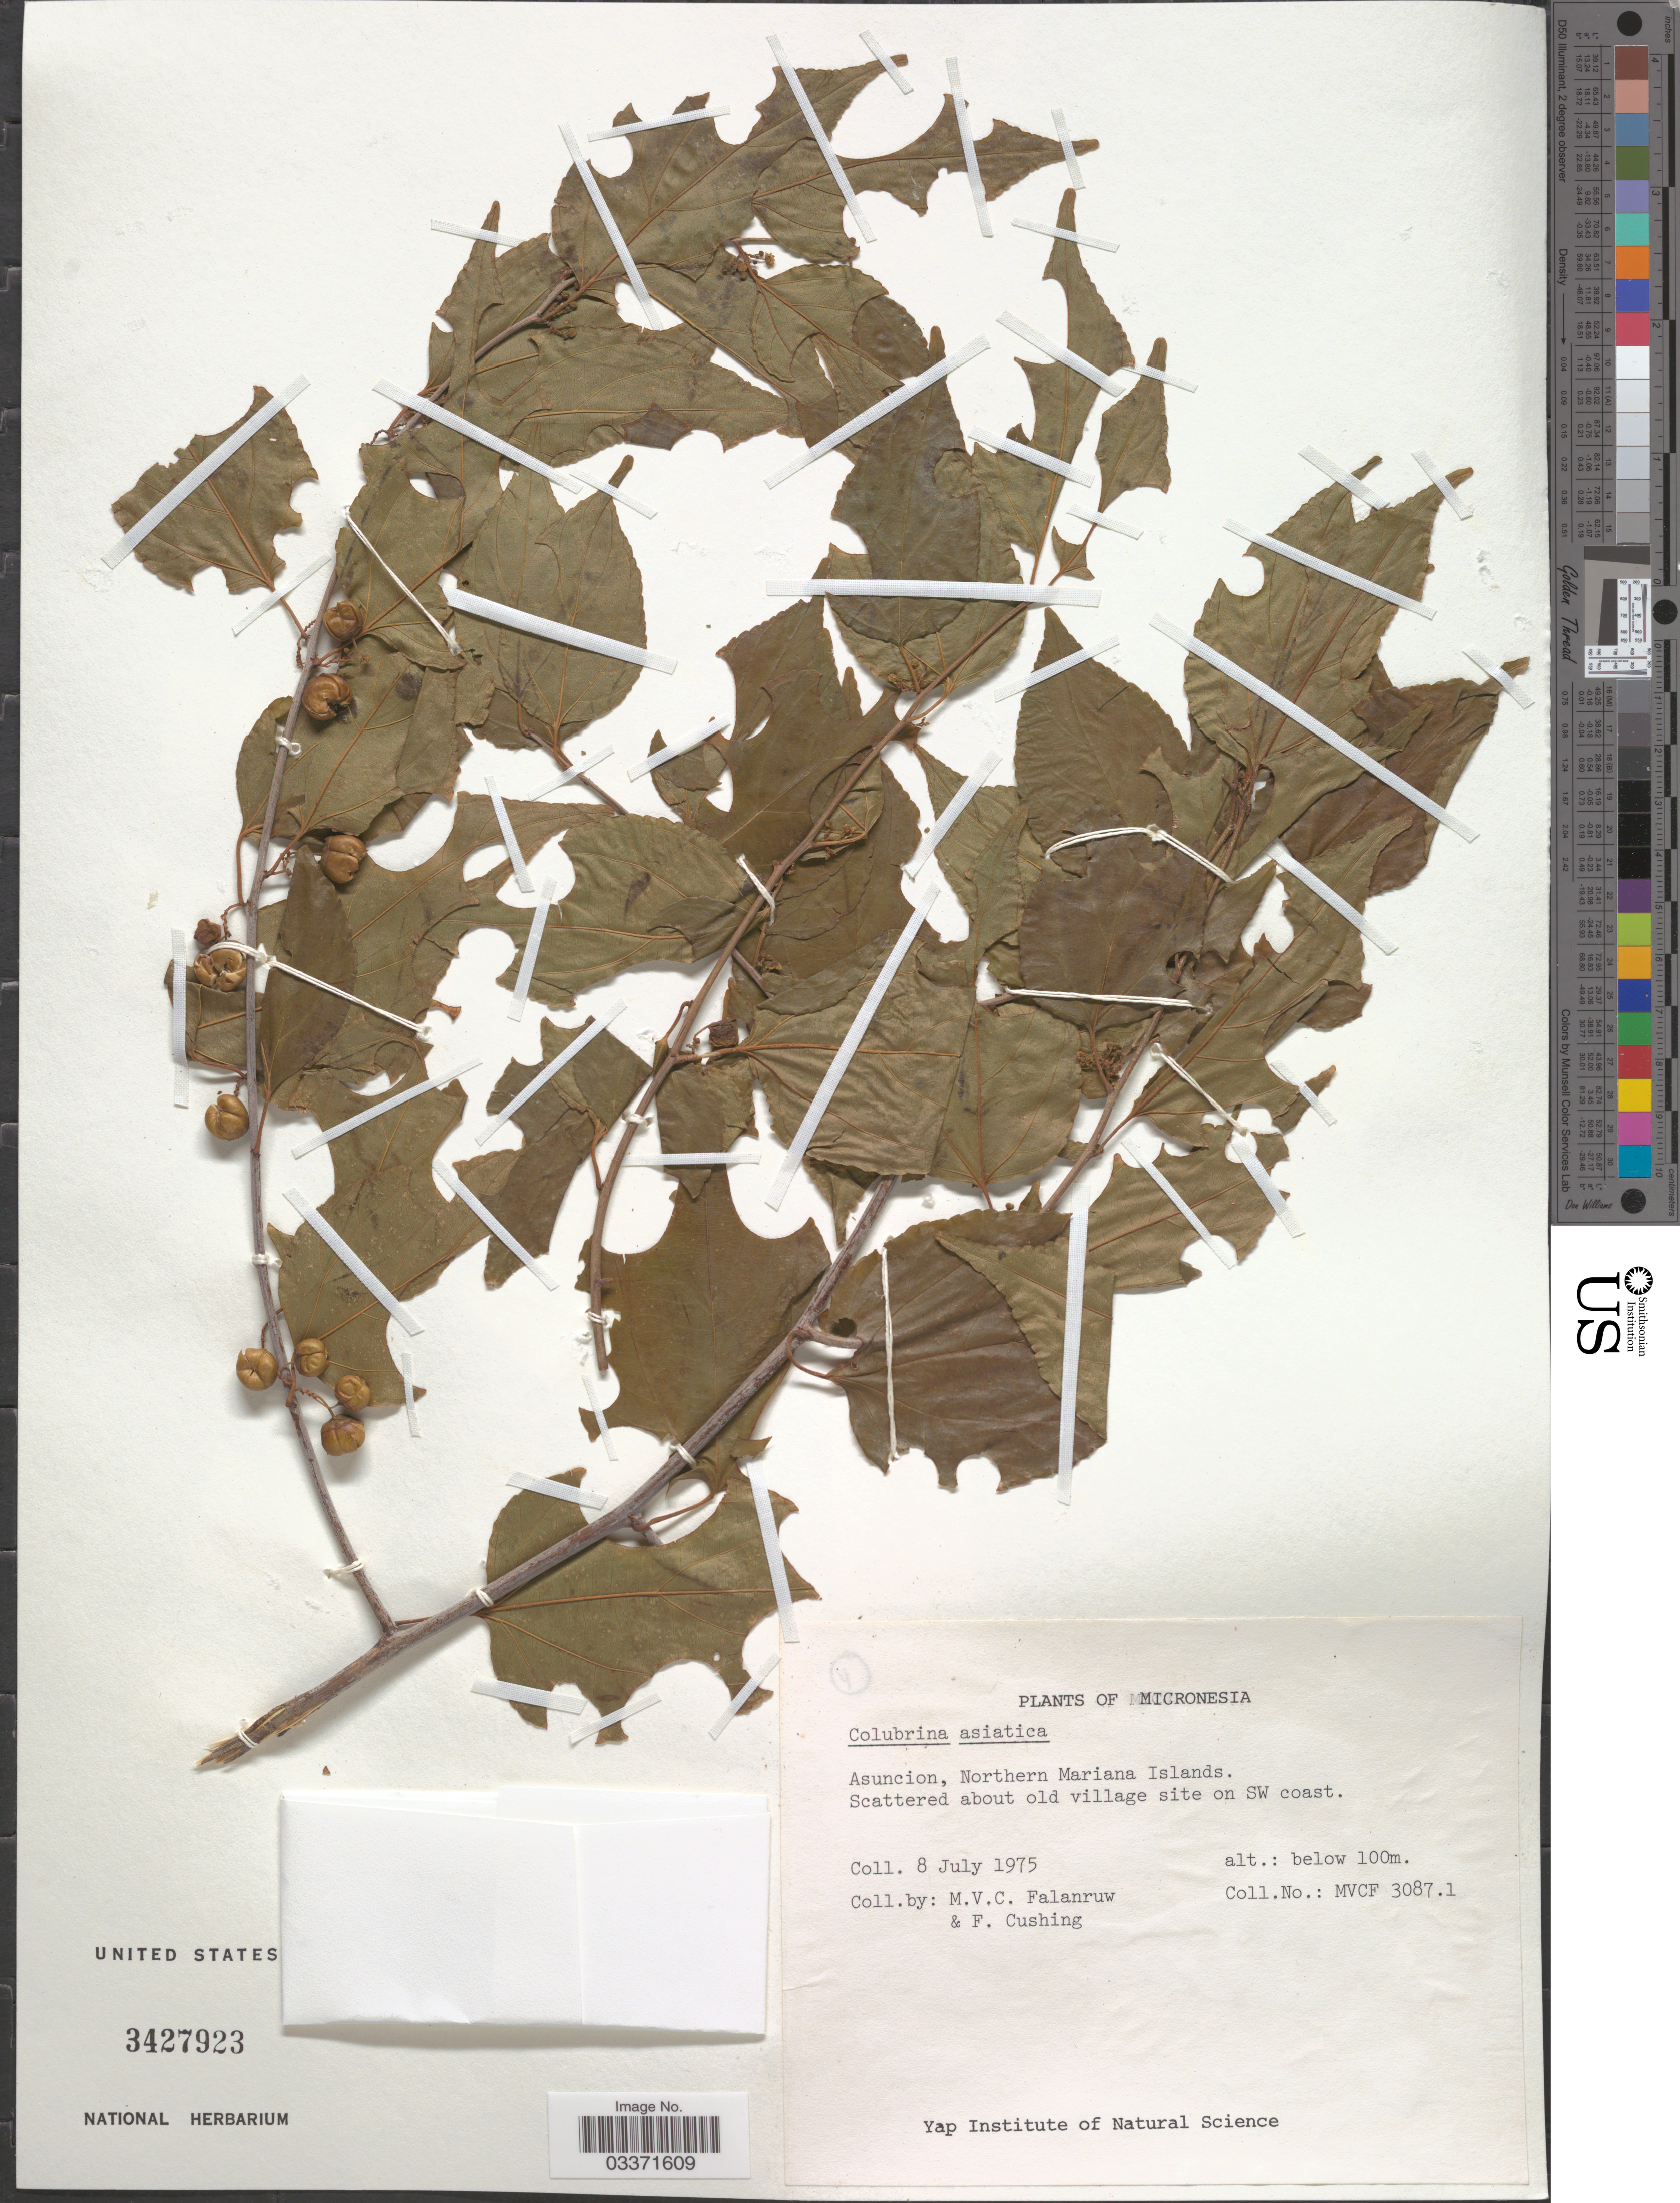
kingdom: Plantae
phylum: Tracheophyta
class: Magnoliopsida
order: Rosales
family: Rhamnaceae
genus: Colubrina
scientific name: Colubrina asiatica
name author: (L.) Brongn.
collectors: M. V. Falanruw & F. Cushing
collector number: MVCF3087.1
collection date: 1975-07-08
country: Northern Mariana Islands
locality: Micronesia, Asuncion, Scattered about old village site on SW coast.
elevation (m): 100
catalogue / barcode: US 3427923